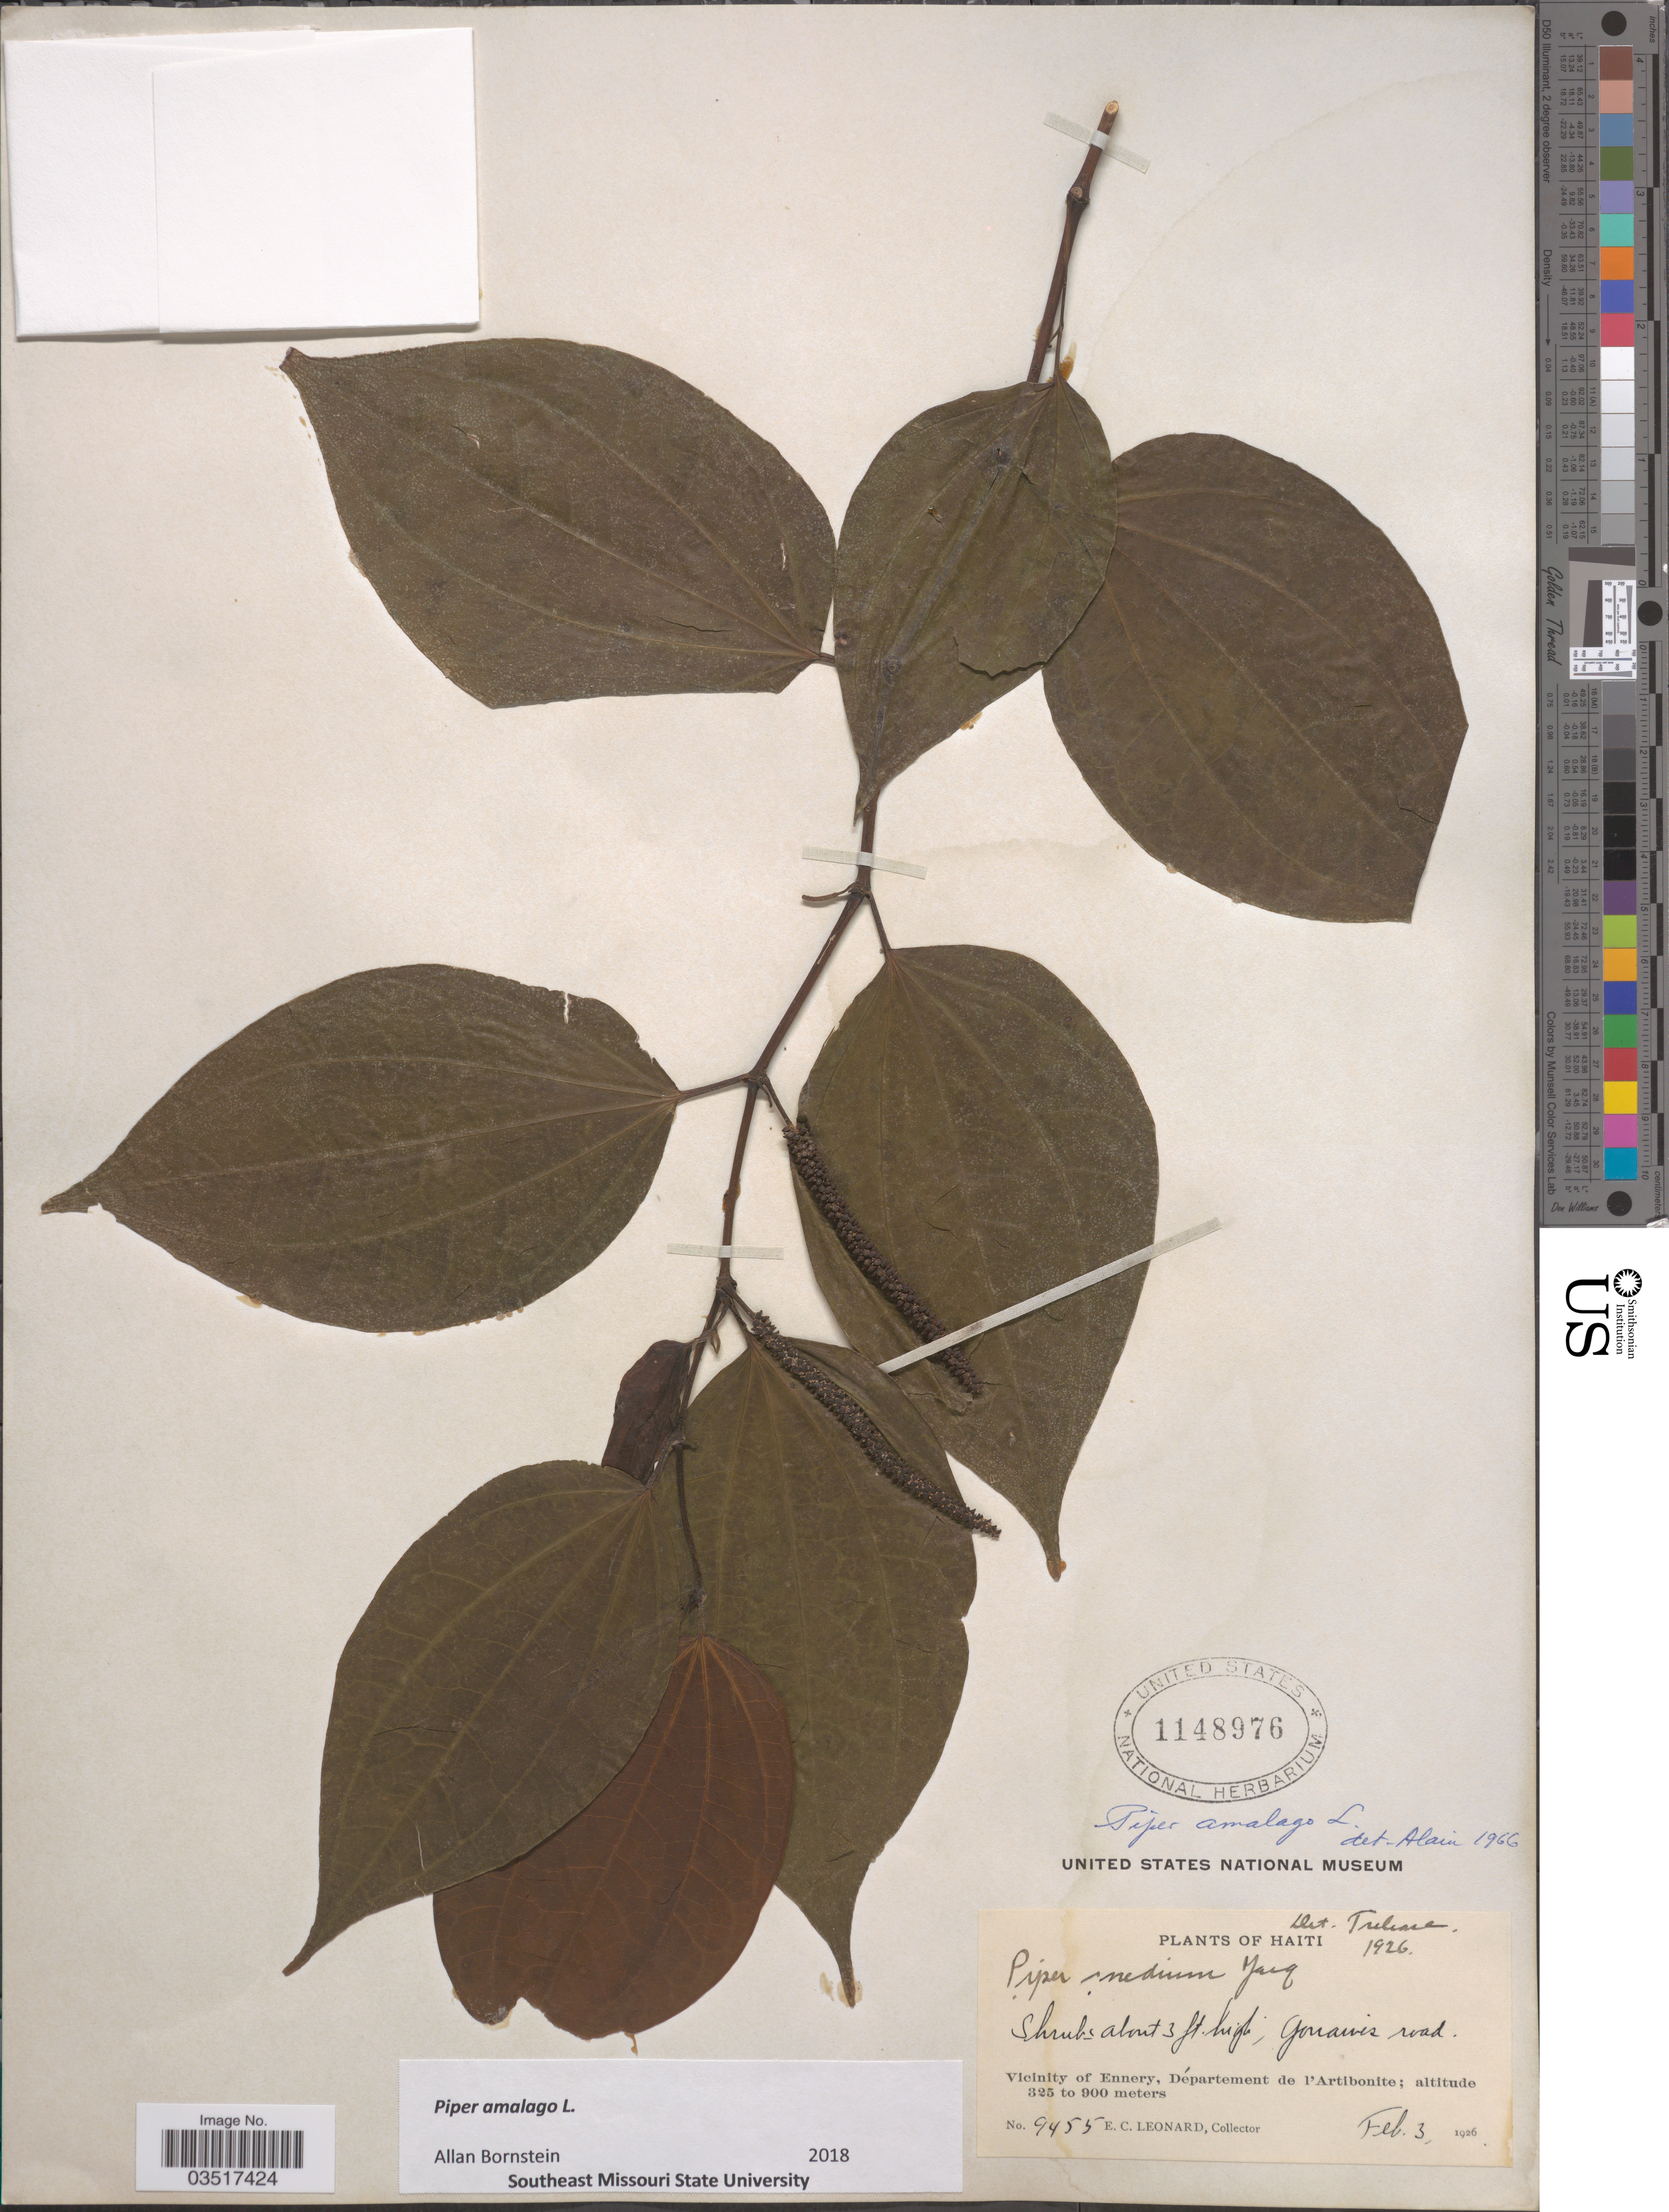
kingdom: Plantae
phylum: Tracheophyta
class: Magnoliopsida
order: Piperales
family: Piperaceae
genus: Piper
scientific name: Piper amalago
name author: L.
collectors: E. C. Leonard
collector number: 9455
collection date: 1926-02-03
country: Haiti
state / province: Artibonite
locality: Gonaives road. Vicinity of Ennery, Département de l' Artibonite.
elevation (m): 325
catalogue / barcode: US 1148976